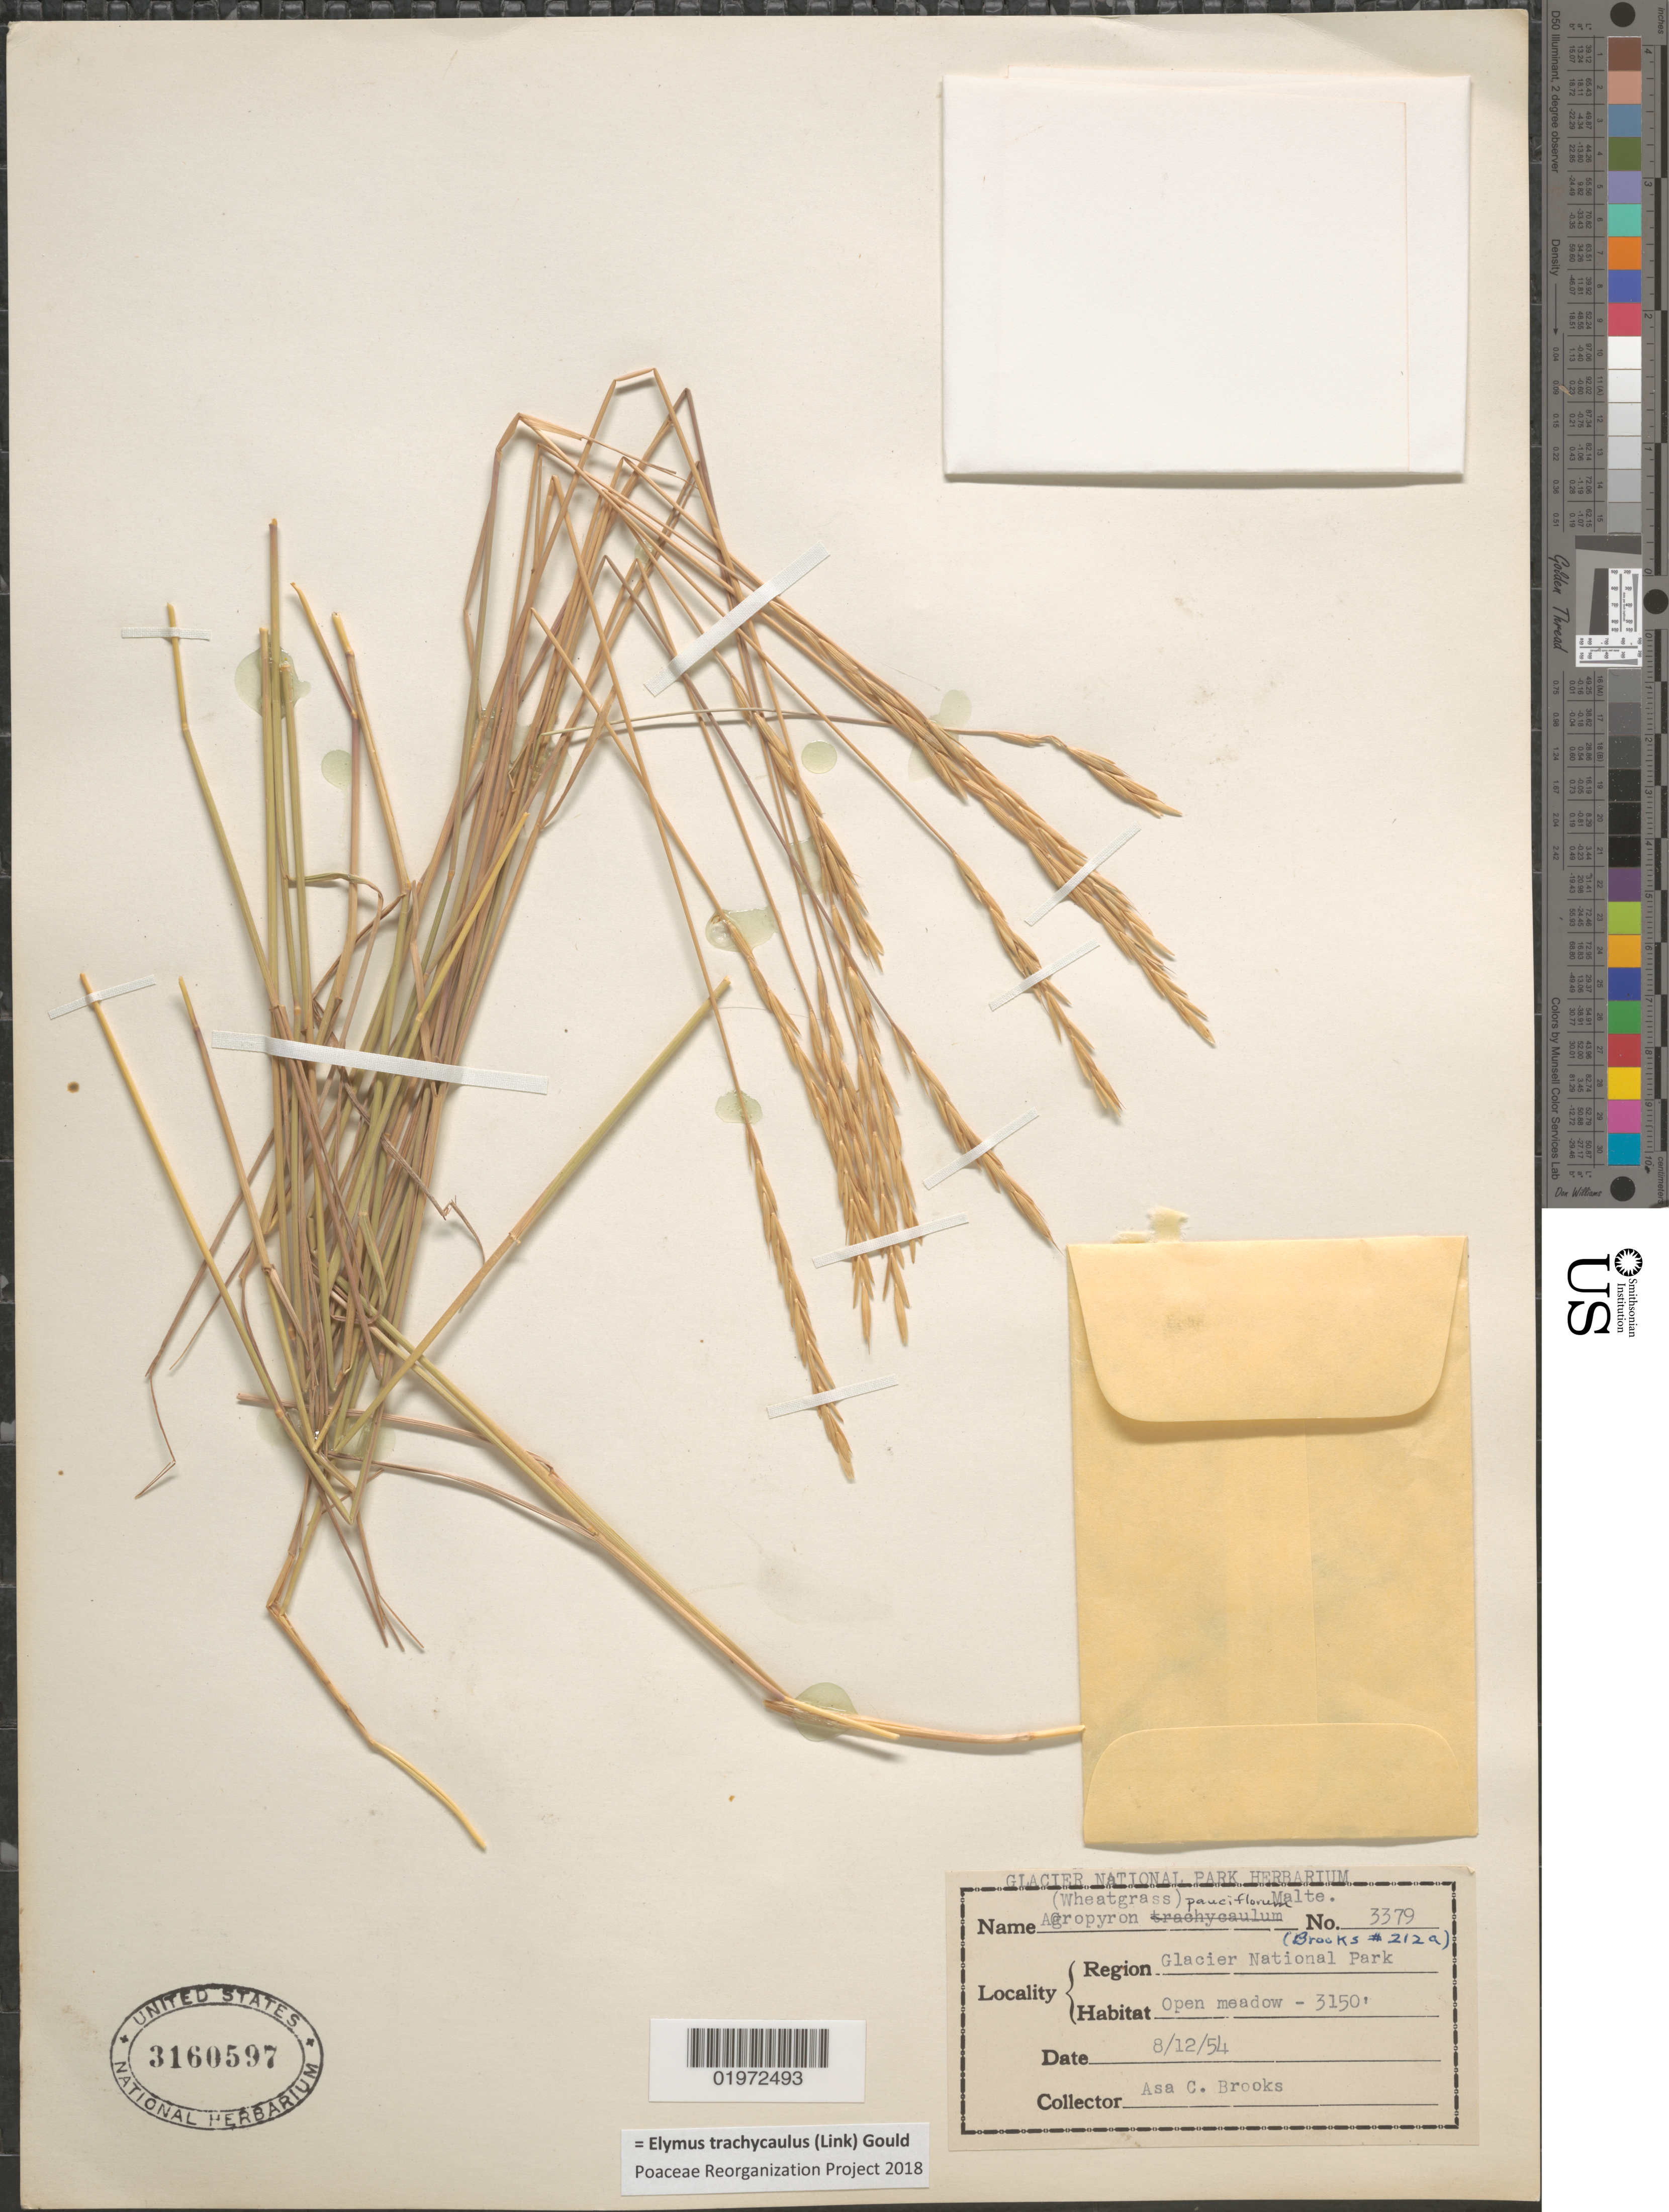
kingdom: Plantae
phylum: Tracheophyta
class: Liliopsida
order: Poales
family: Poaceae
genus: Elymus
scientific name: Elymus trachycaulus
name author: (Link) Gould ex Shinners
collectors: A. Brooks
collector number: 3379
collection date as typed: Transcribed d/m/y: 12/8/54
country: United States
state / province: Montana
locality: Region Glacier National Park. Open meadow.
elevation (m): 960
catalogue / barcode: US 3160597